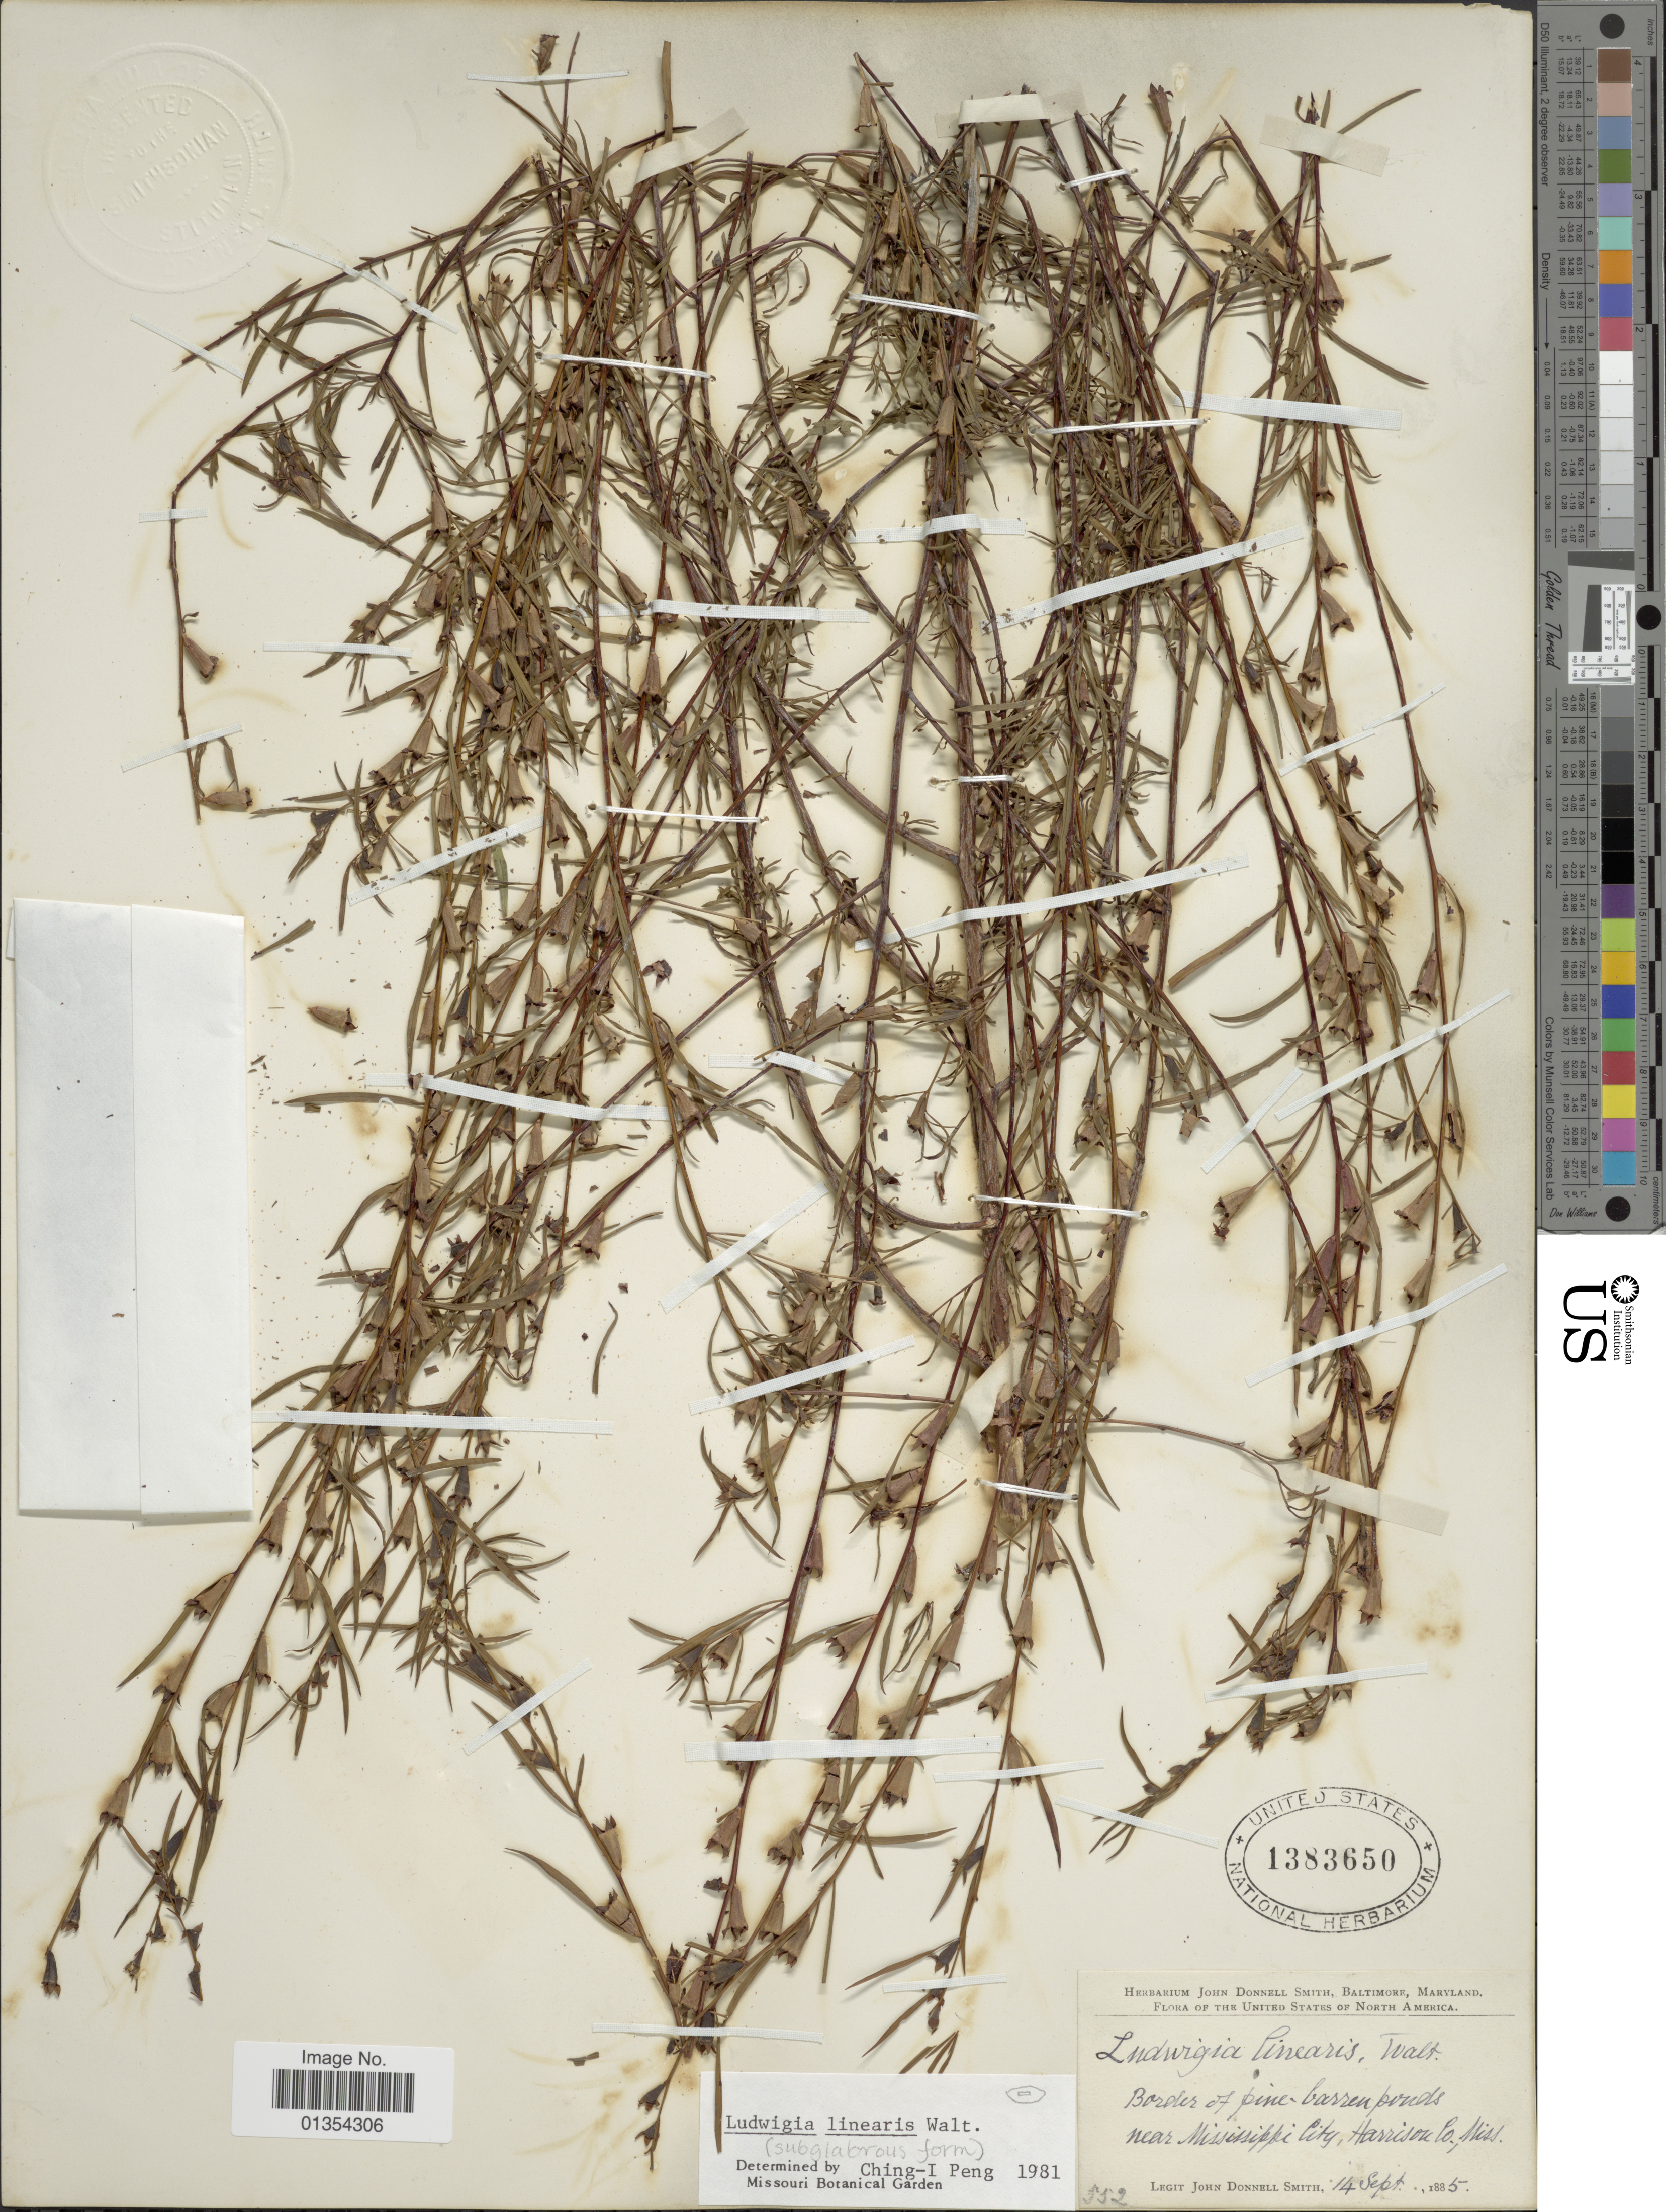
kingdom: Plantae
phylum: Tracheophyta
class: Magnoliopsida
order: Myrtales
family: Onagraceae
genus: Ludwigia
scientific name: Ludwigia linearis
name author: Walter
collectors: J. Donnell Smith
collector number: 552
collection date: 1885-09-14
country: United States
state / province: Mississippi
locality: Border of pine-barren ponds near Mississippi City, Harrison Co., Miss.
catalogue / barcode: US 1383650